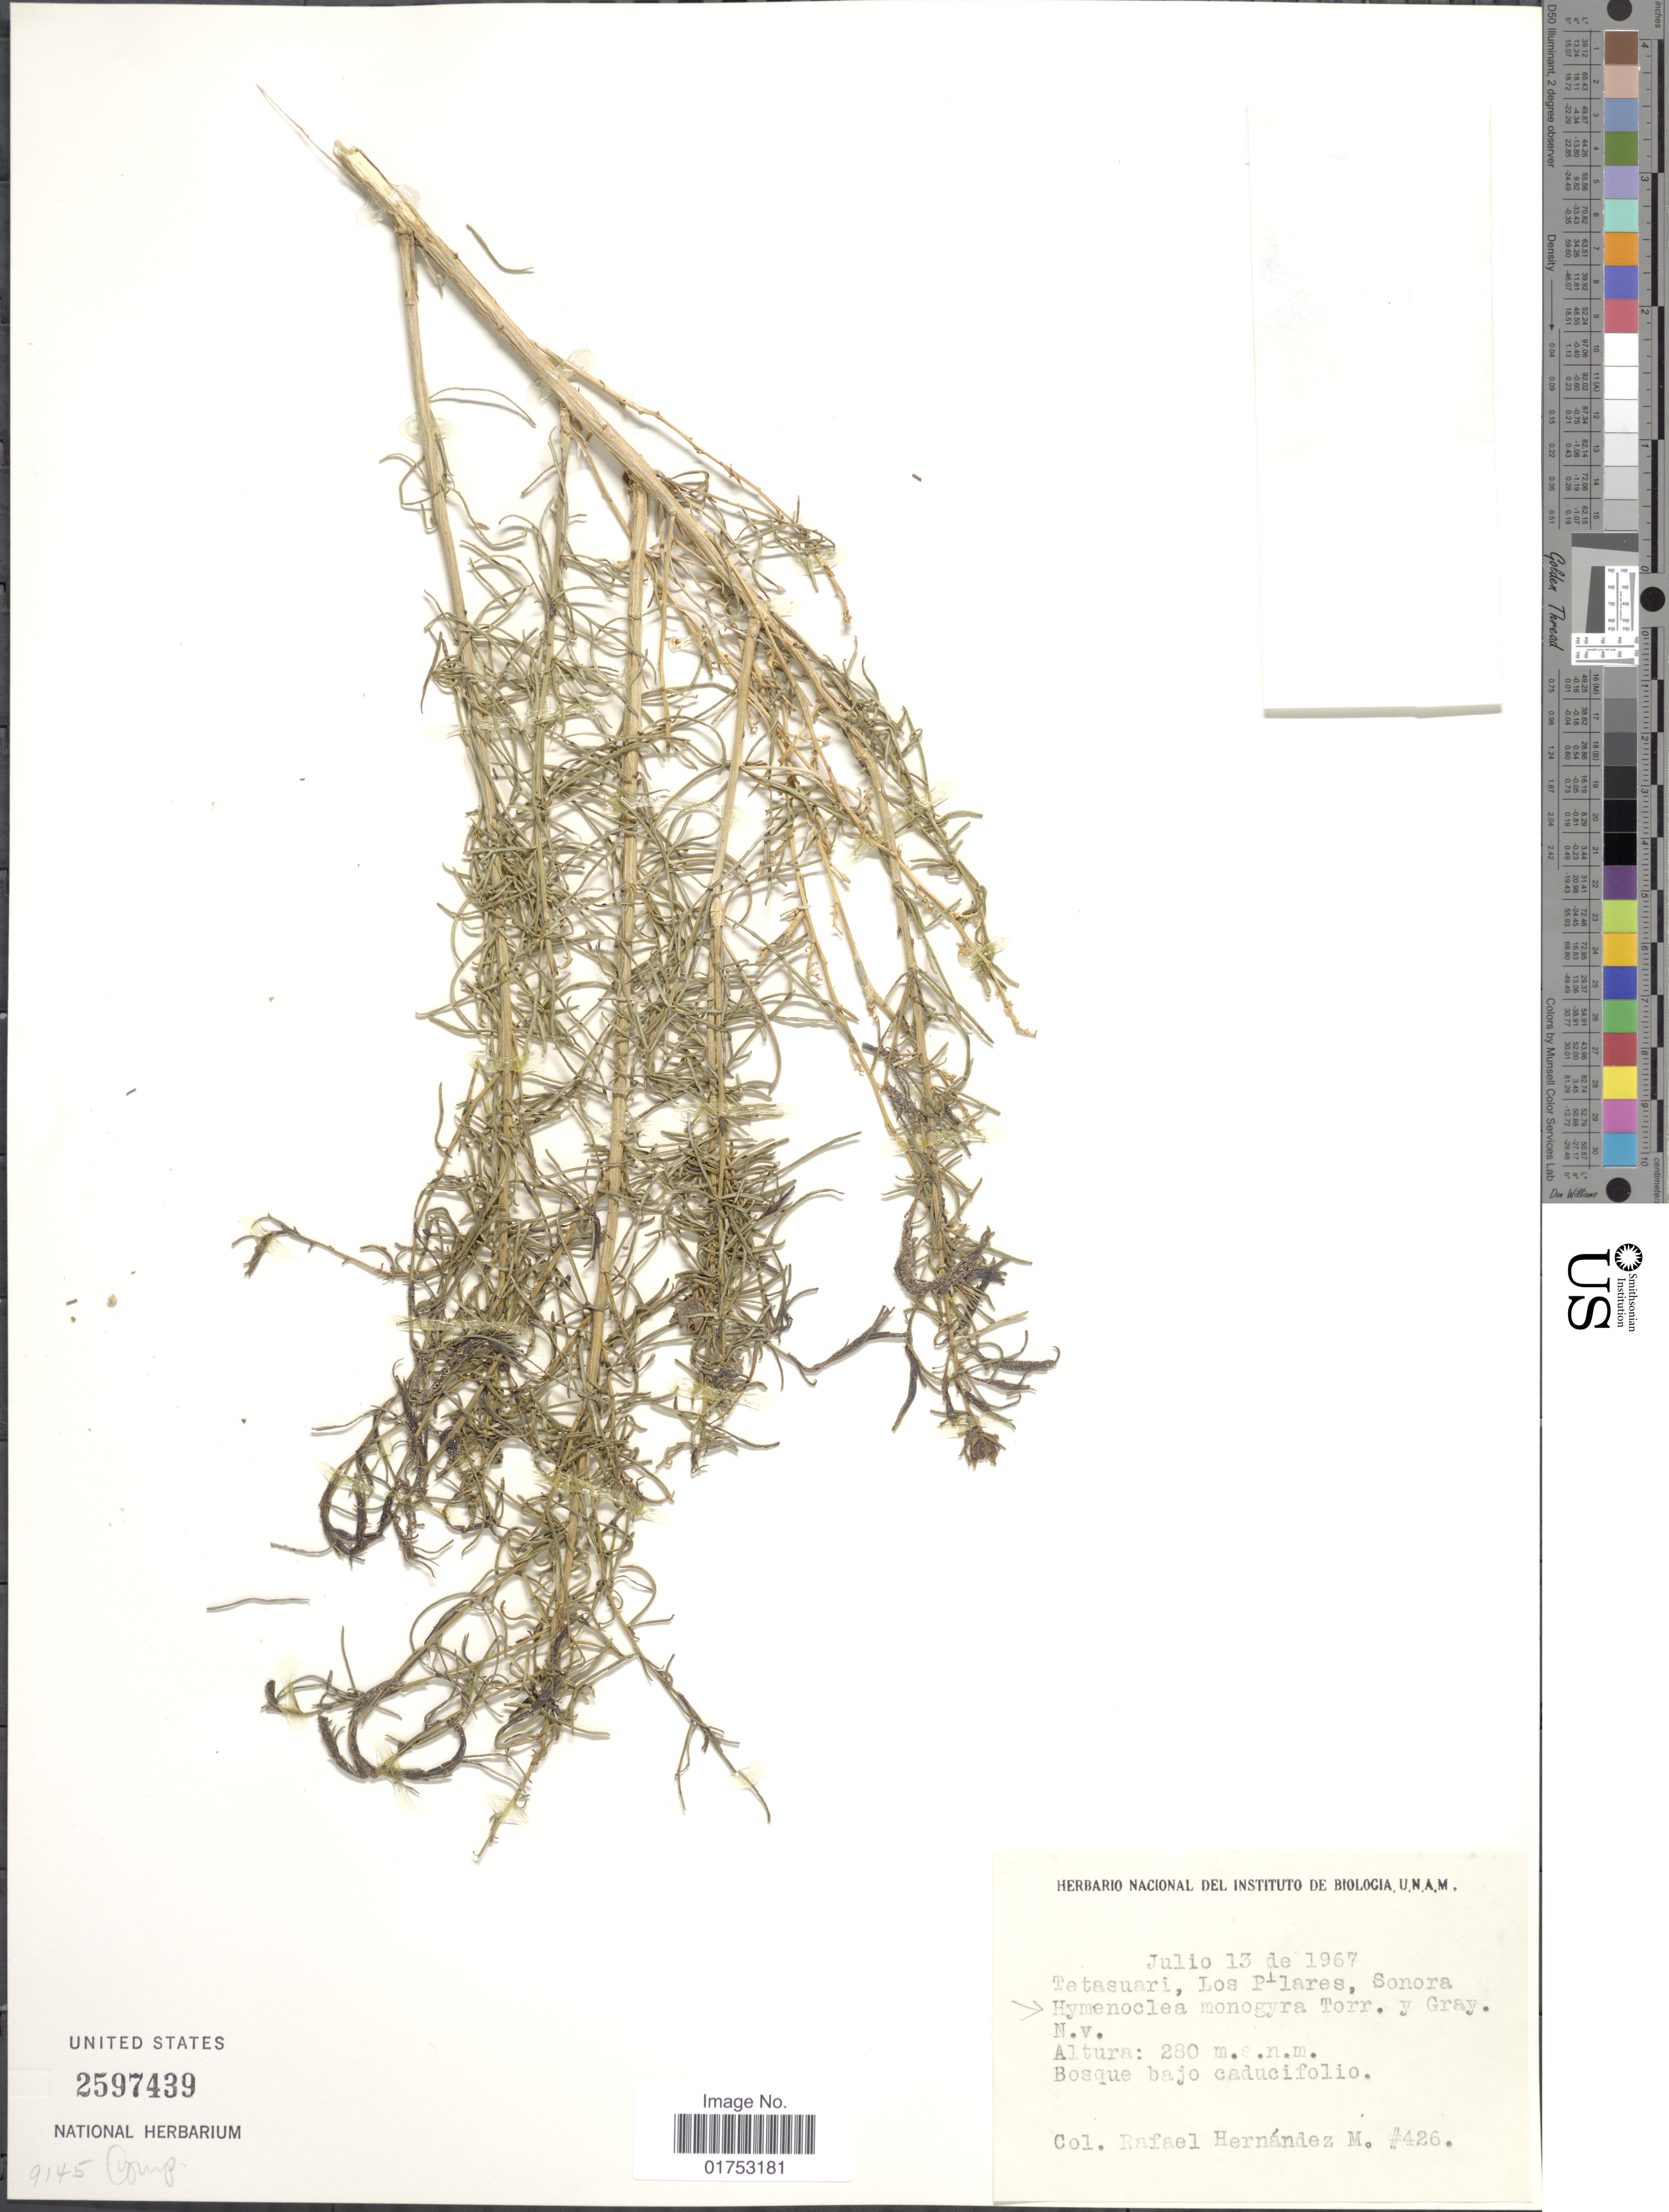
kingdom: Plantae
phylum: Tracheophyta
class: Magnoliopsida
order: Asterales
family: Asteraceae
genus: Hymenoclea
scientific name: Hymenoclea monogyra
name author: Torr. & A. Gray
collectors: R. Hernández-M.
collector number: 426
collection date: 1967-07-13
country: Mexico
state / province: Sonora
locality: Tetasuari, Los Pilares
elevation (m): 280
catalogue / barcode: US 2597439